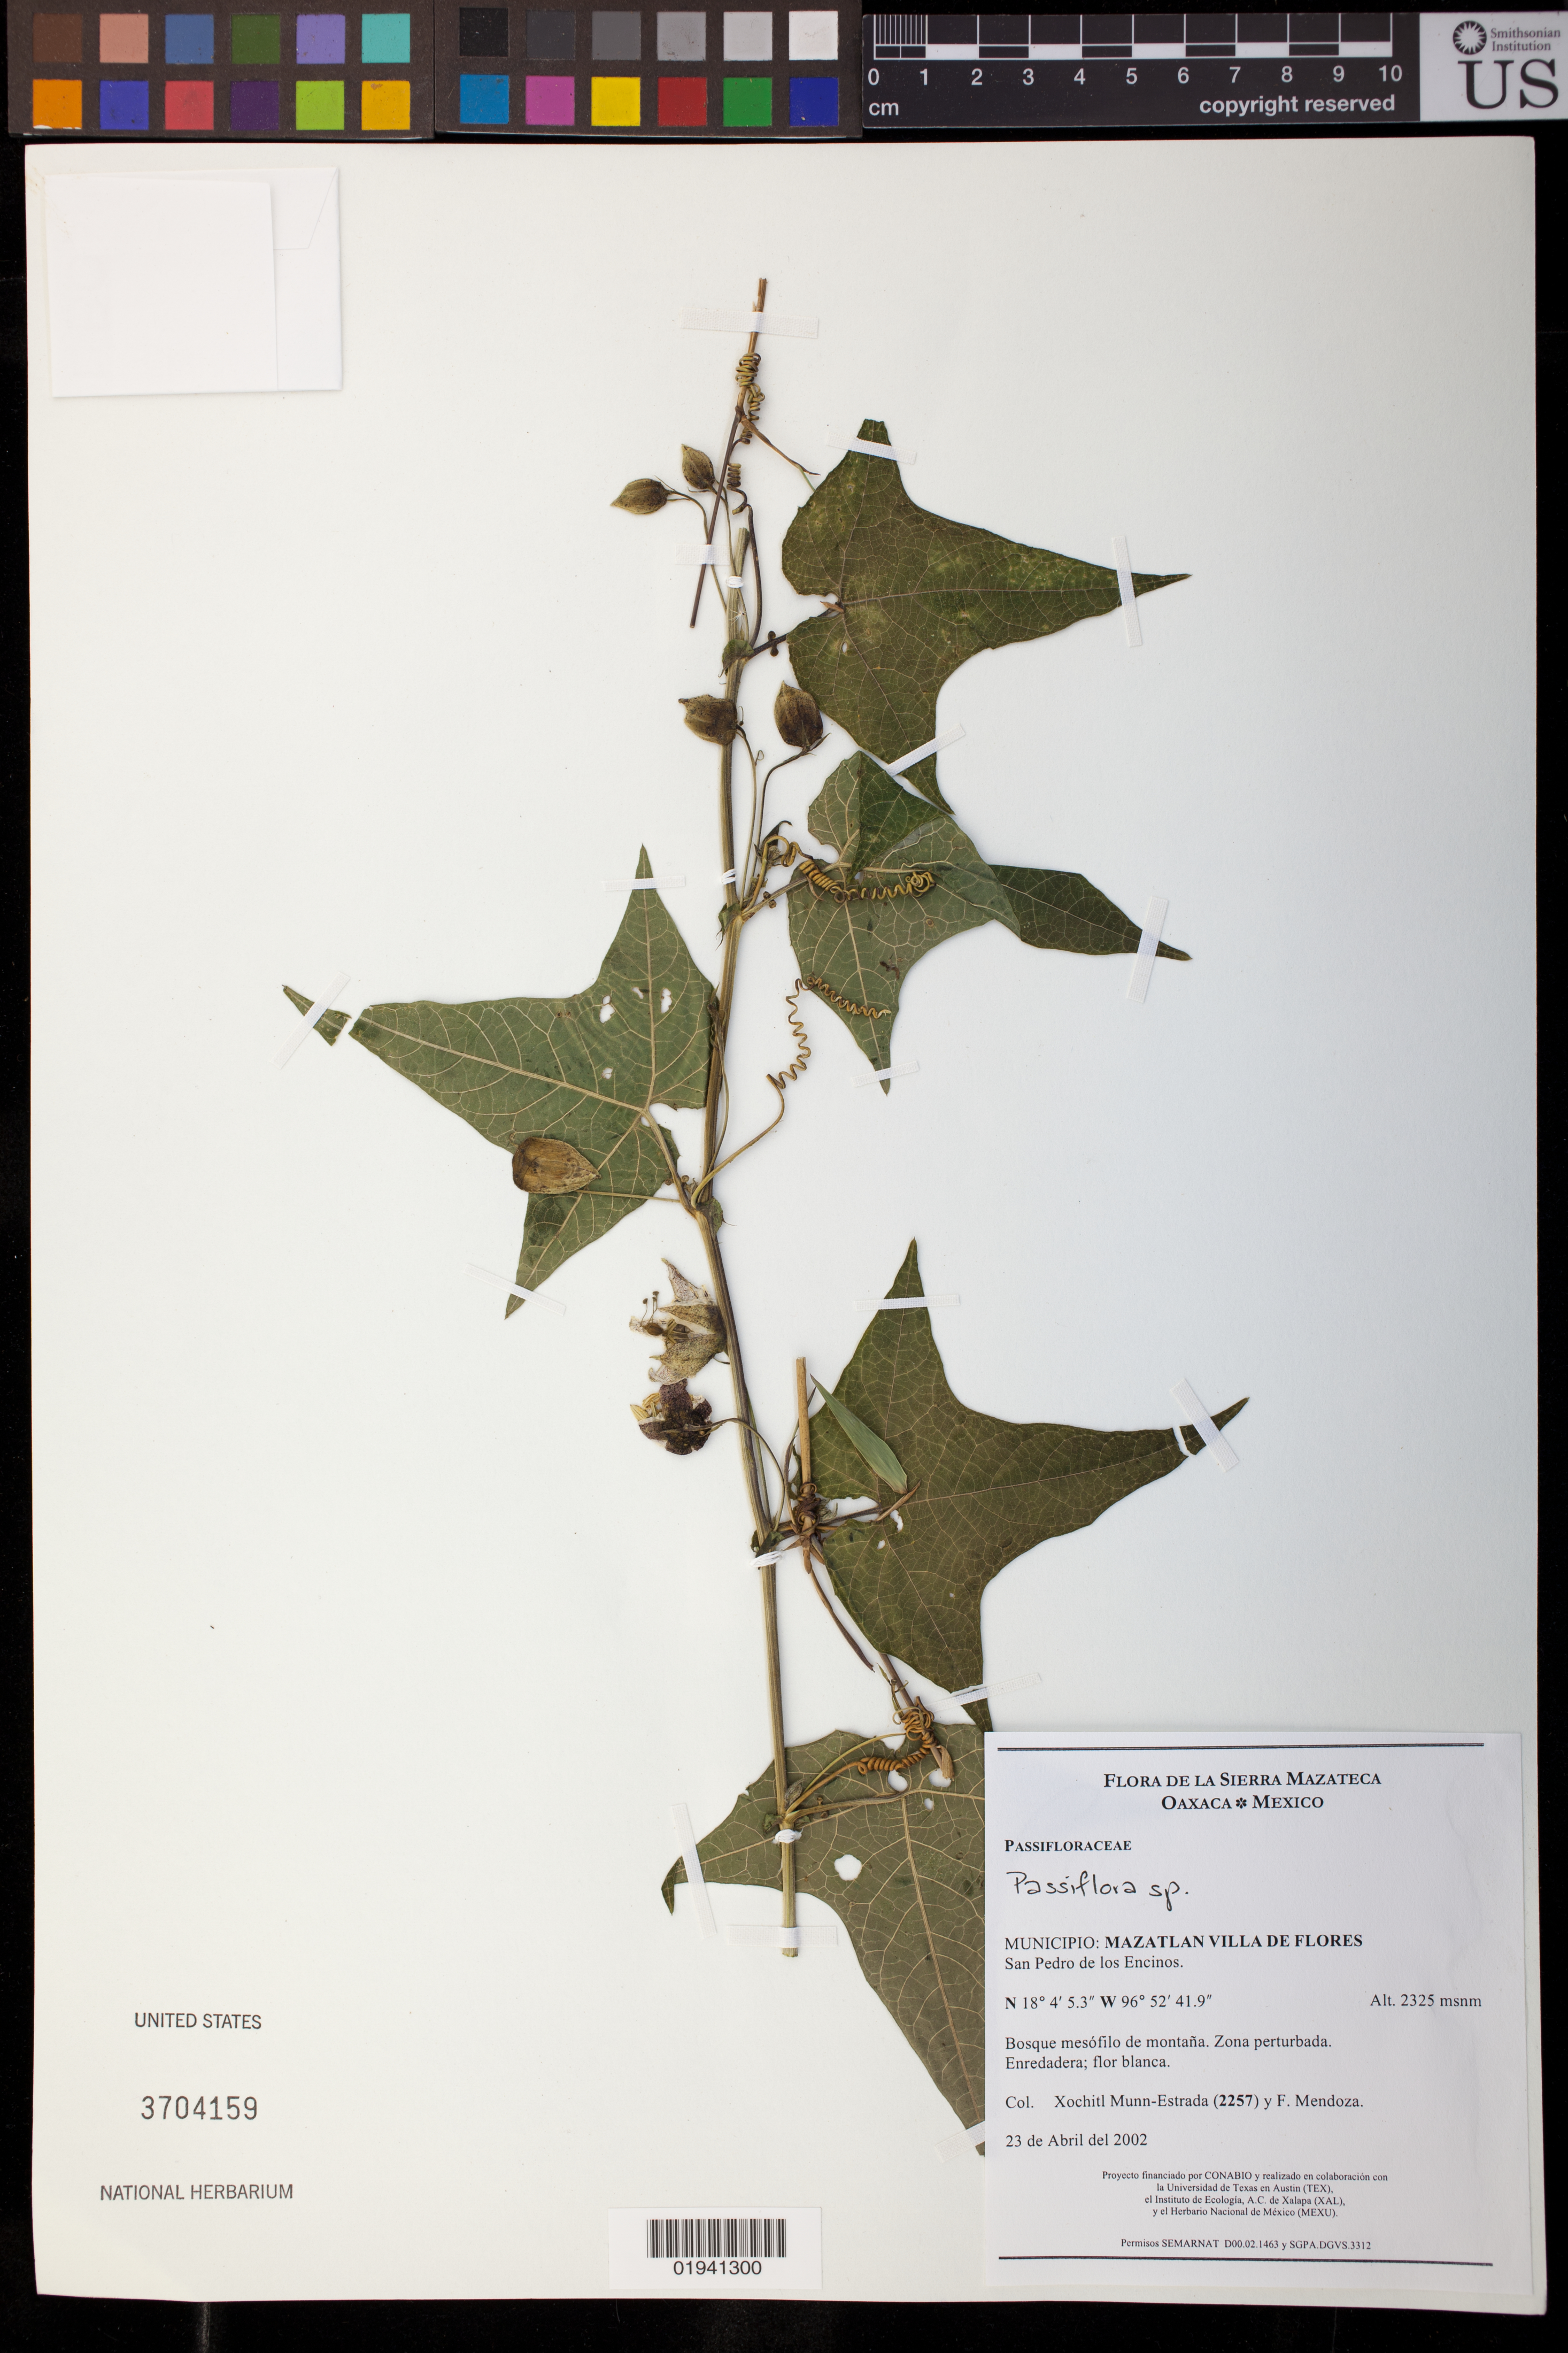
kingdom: Plantae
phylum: Tracheophyta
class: Magnoliopsida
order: Malpighiales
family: Passifloraceae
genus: Passiflora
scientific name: Passiflora sp.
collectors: X. Munn-Estrada & F. Mendoza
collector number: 2257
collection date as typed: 23 de Abril del 2002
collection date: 2002-04-23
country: Mexico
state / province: Oaxaca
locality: Mazatlan Villa de Flores, San Pedro de los Encinos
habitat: Bosque mesofilo de montana. Zona perturbada.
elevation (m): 2325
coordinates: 18 8 46.7 N, 96 50 58.6 W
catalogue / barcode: US 3704159